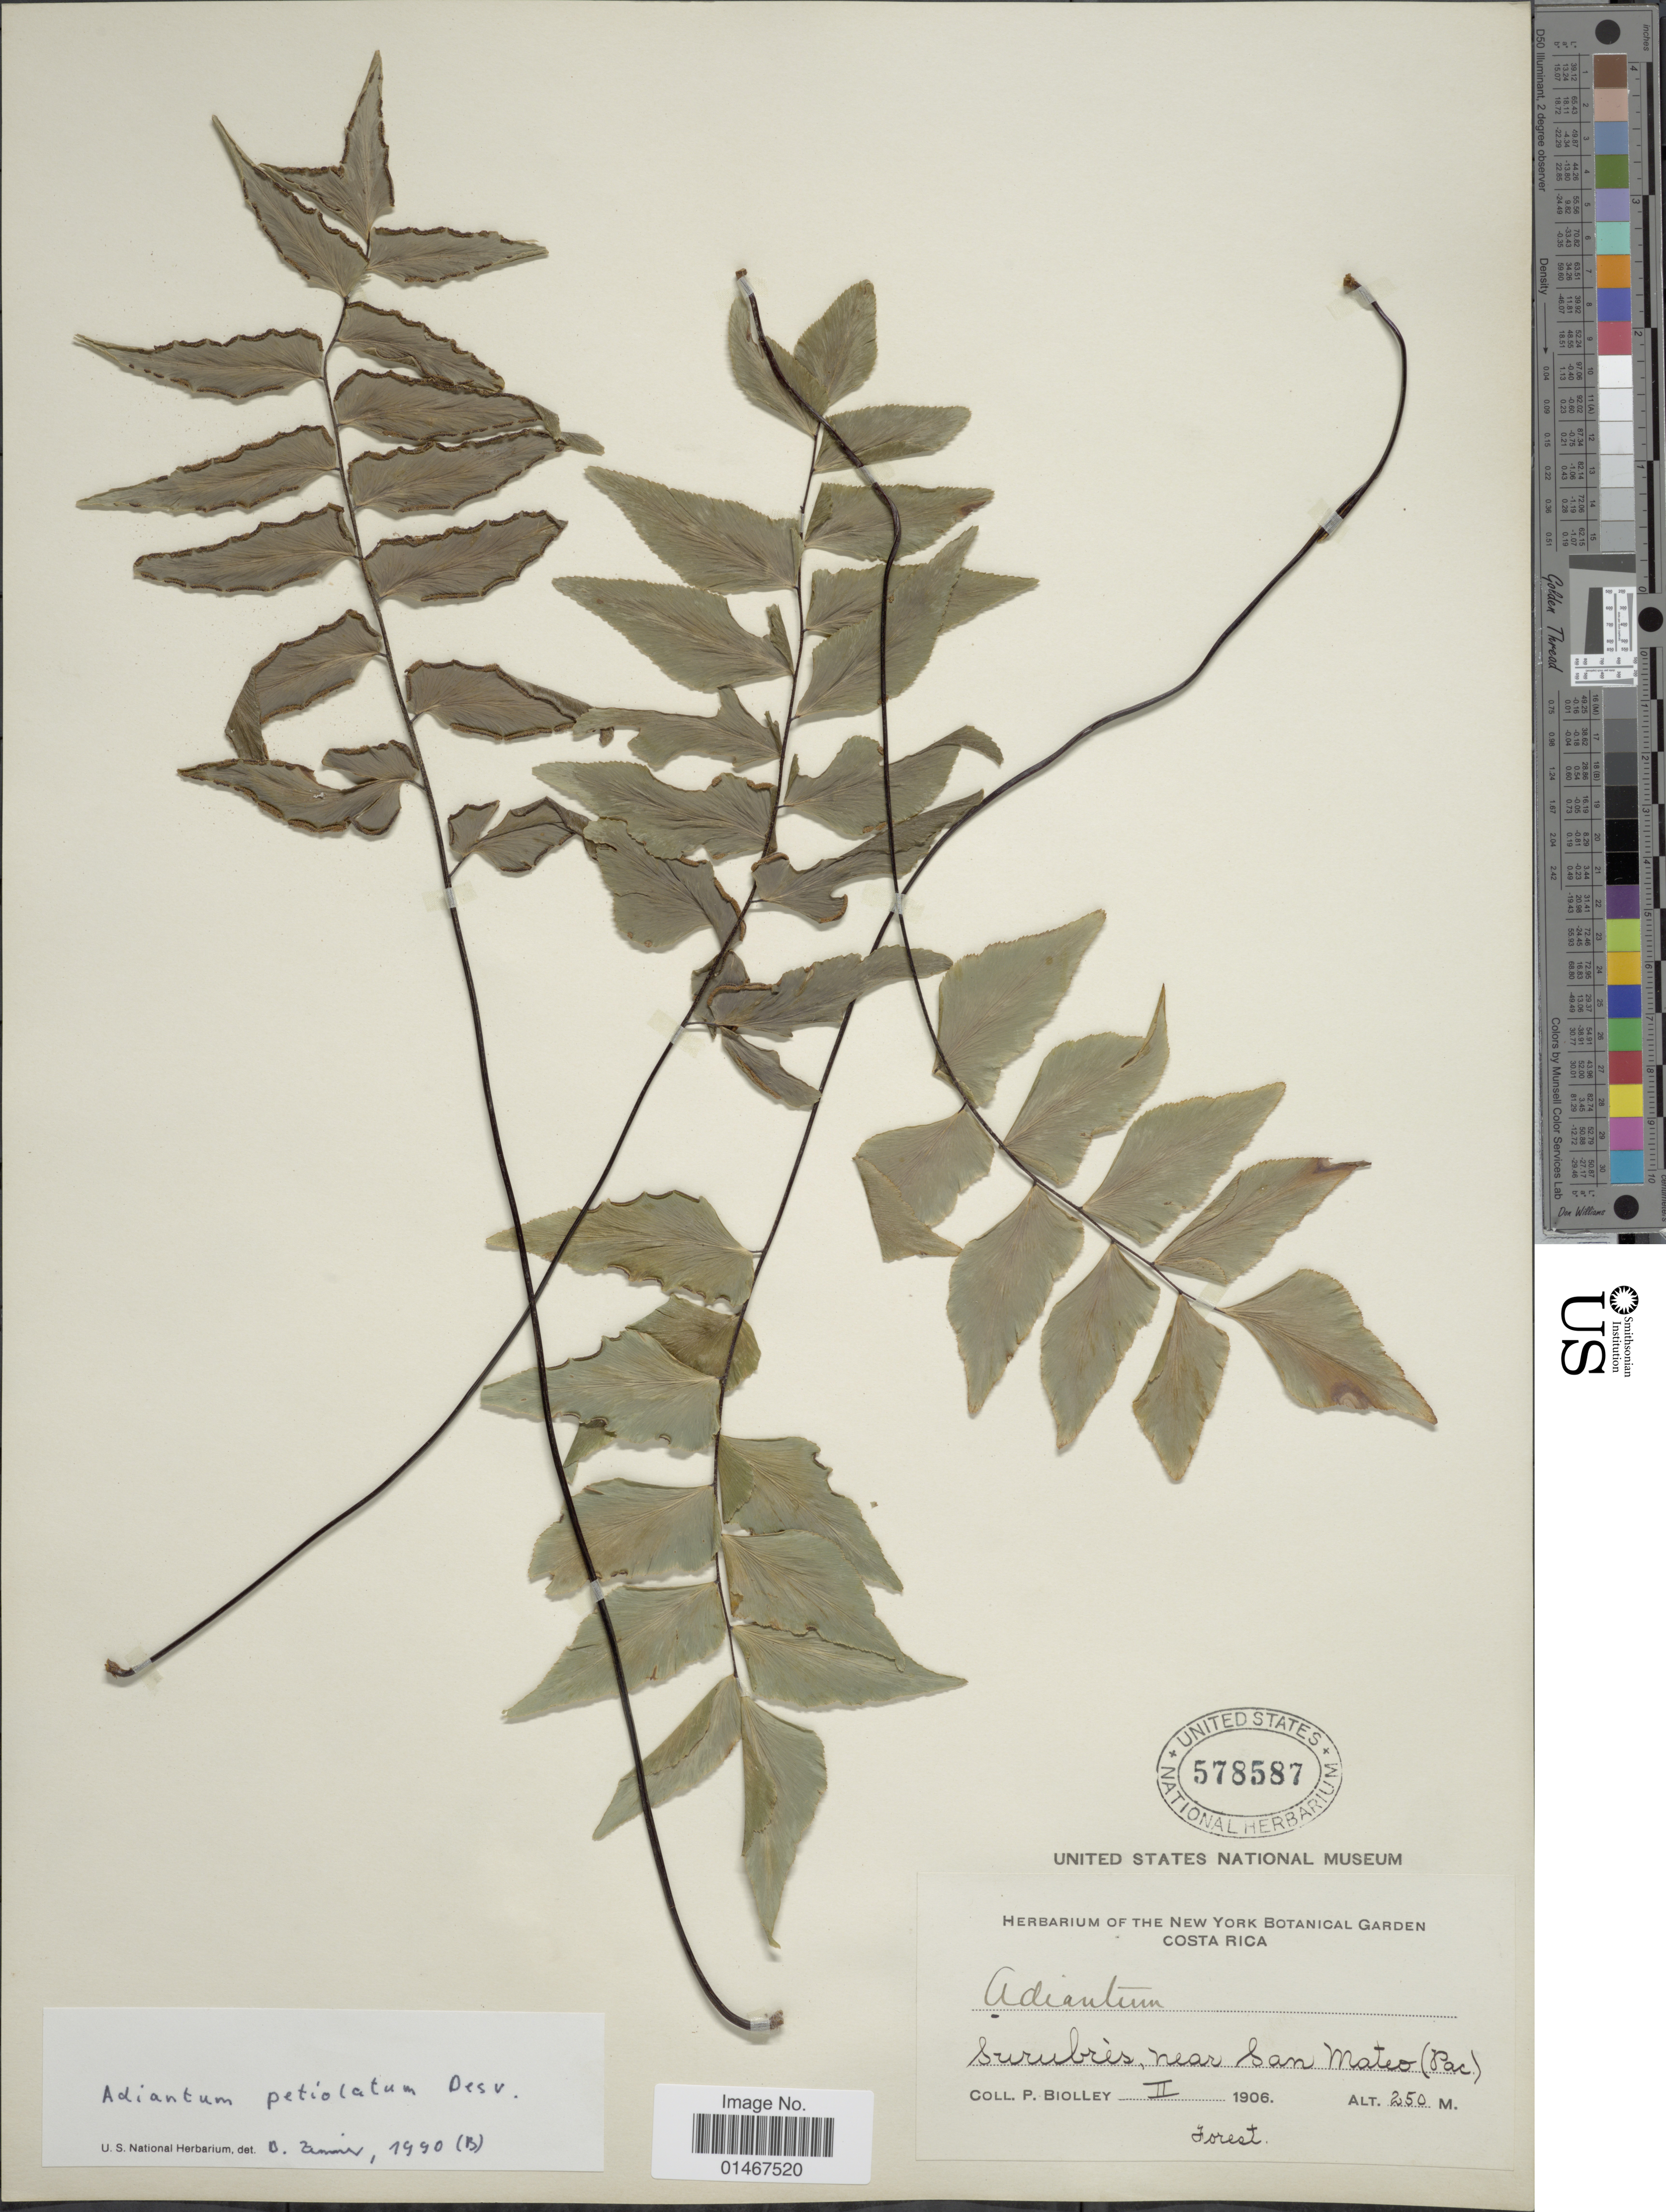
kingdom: Plantae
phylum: Tracheophyta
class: Polypodiopsida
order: Polypodiales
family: Pteridaceae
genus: Adiantum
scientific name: Adiantum petiolatum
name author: Desv.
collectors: P. Biolley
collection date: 1906-02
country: Costa Rica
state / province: Puntarenas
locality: Surubres, near San Mateo (Pac.)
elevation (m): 250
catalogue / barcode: US 578587